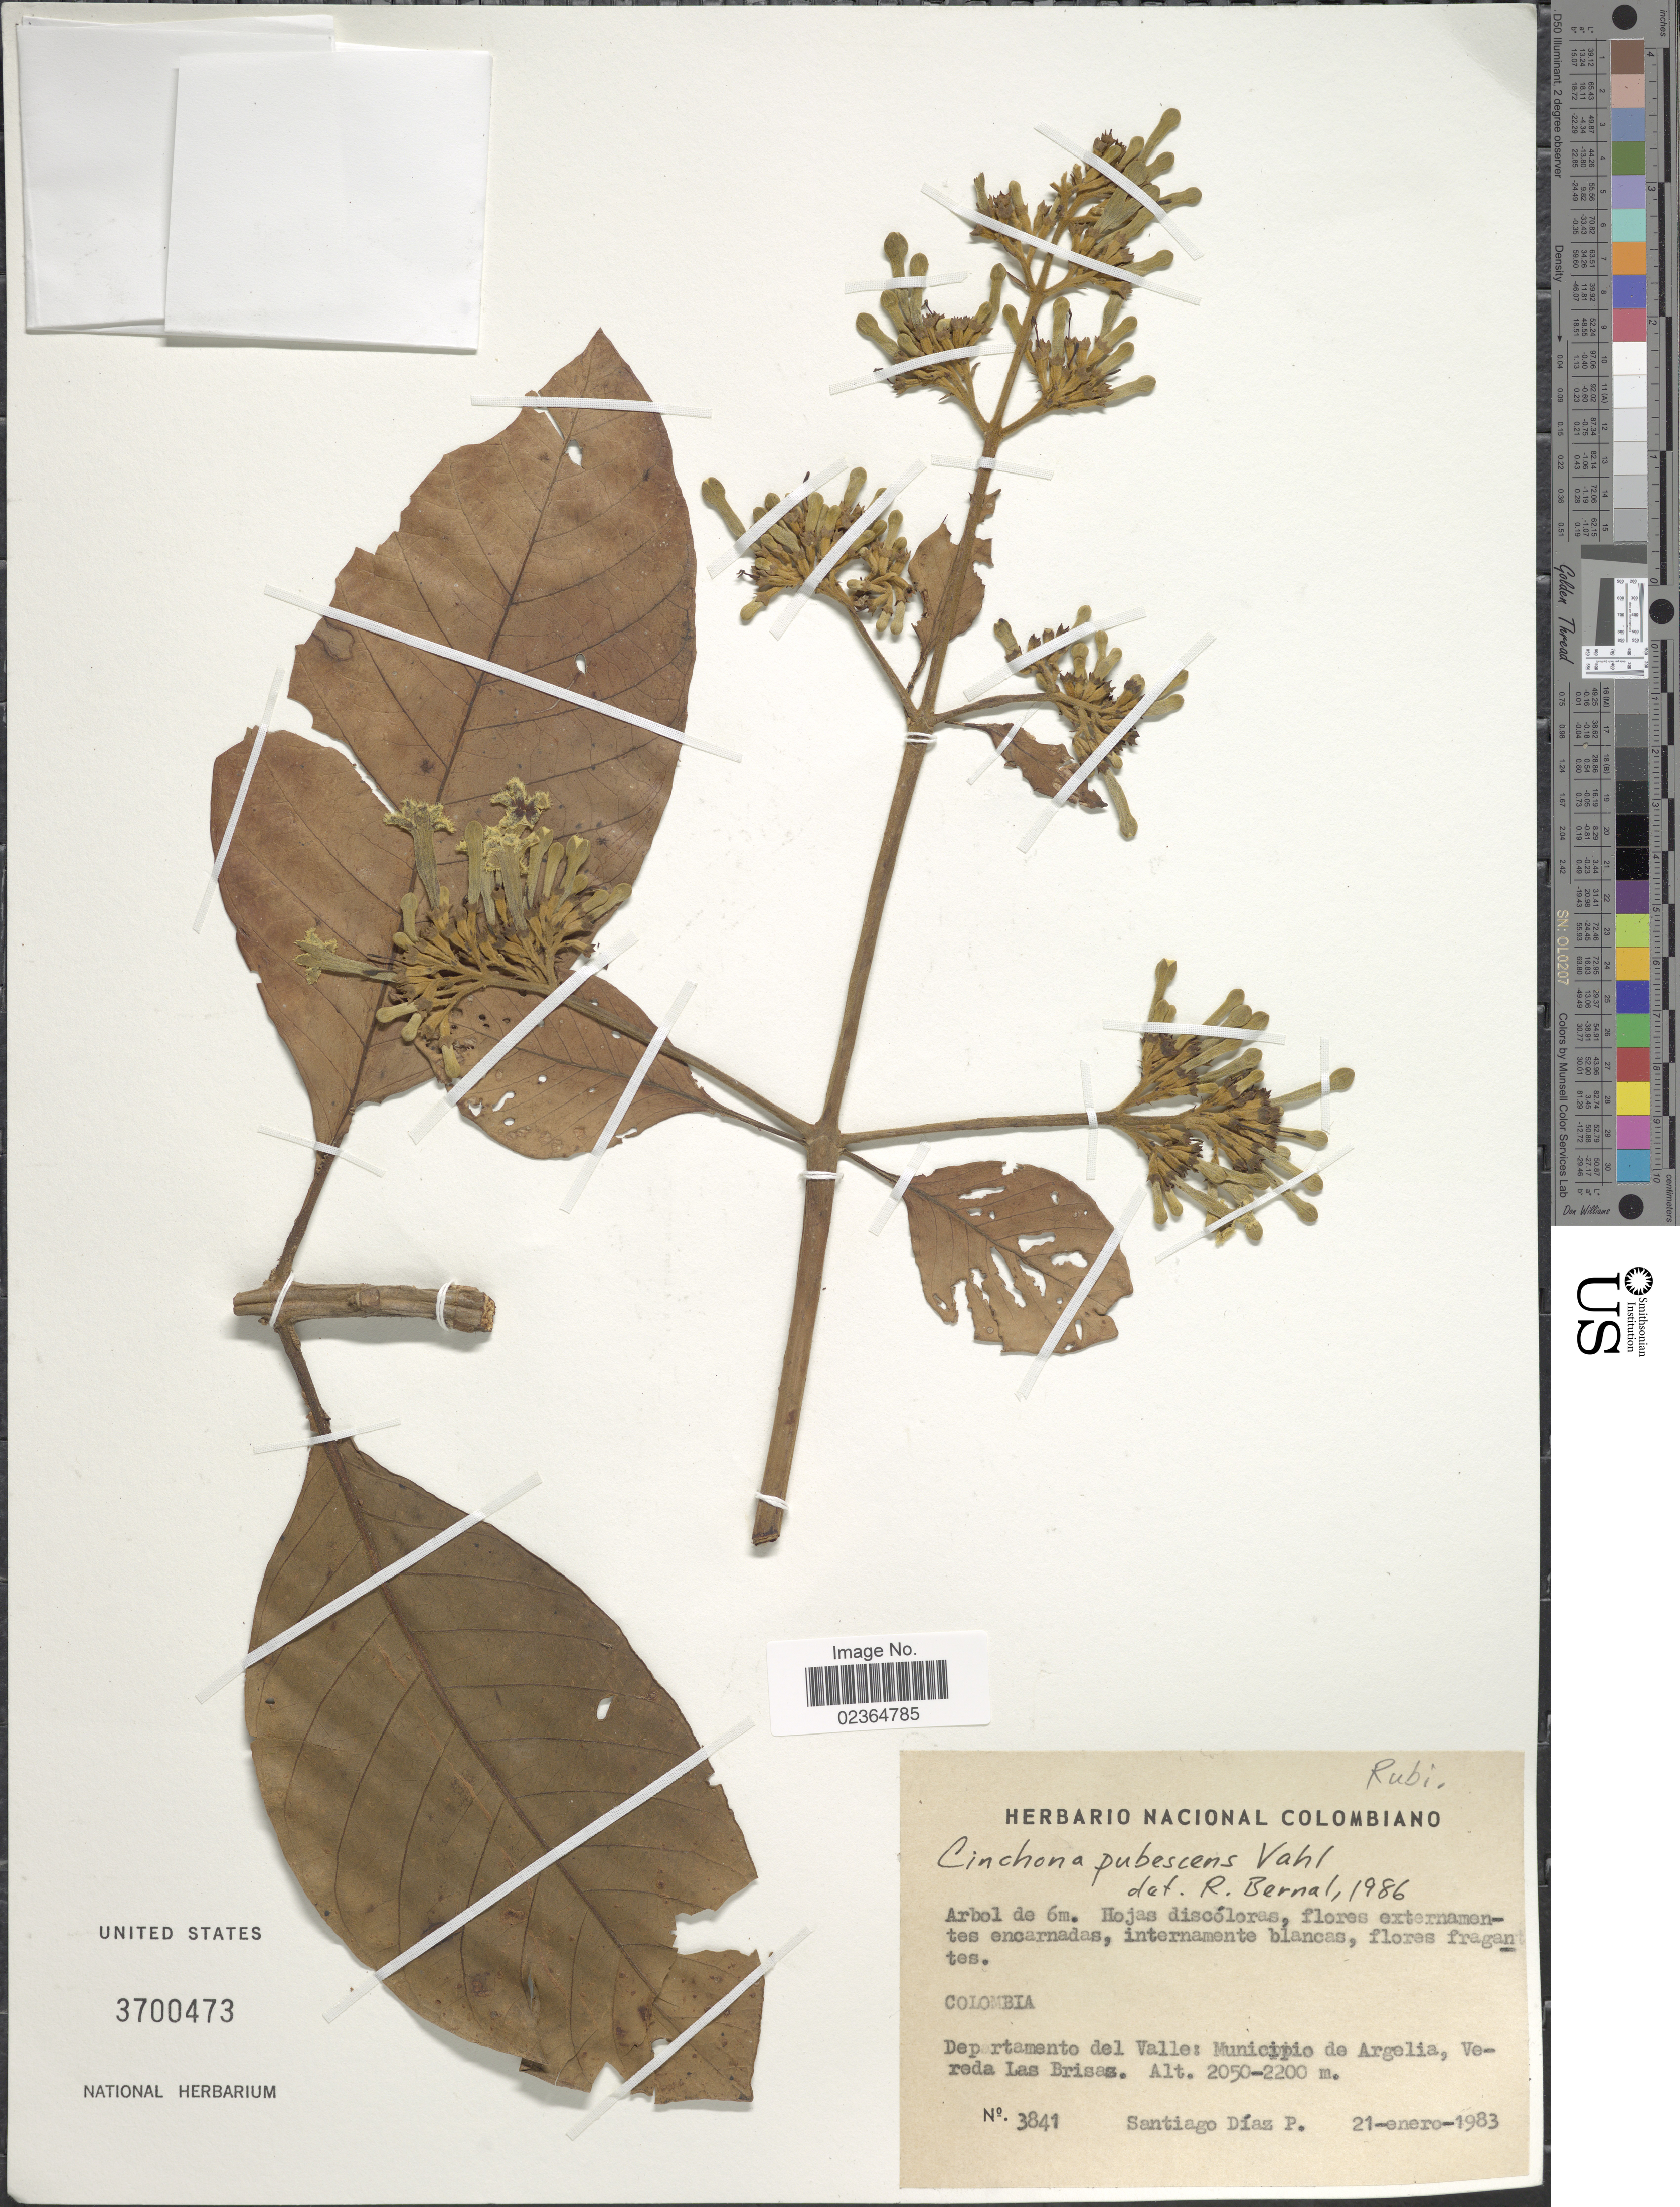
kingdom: Plantae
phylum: Tracheophyta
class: Magnoliopsida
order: Gentianales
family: Rubiaceae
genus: Cinchona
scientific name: Cinchona pubescens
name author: Vahl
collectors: S. Díaz Píedrahíta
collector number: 3841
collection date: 1983-01-21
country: Colombia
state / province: Valle del Cauca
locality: Departamento del Valle: Municipio de Argolia, Vereda Las Brisas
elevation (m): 2050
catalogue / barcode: US 3700473